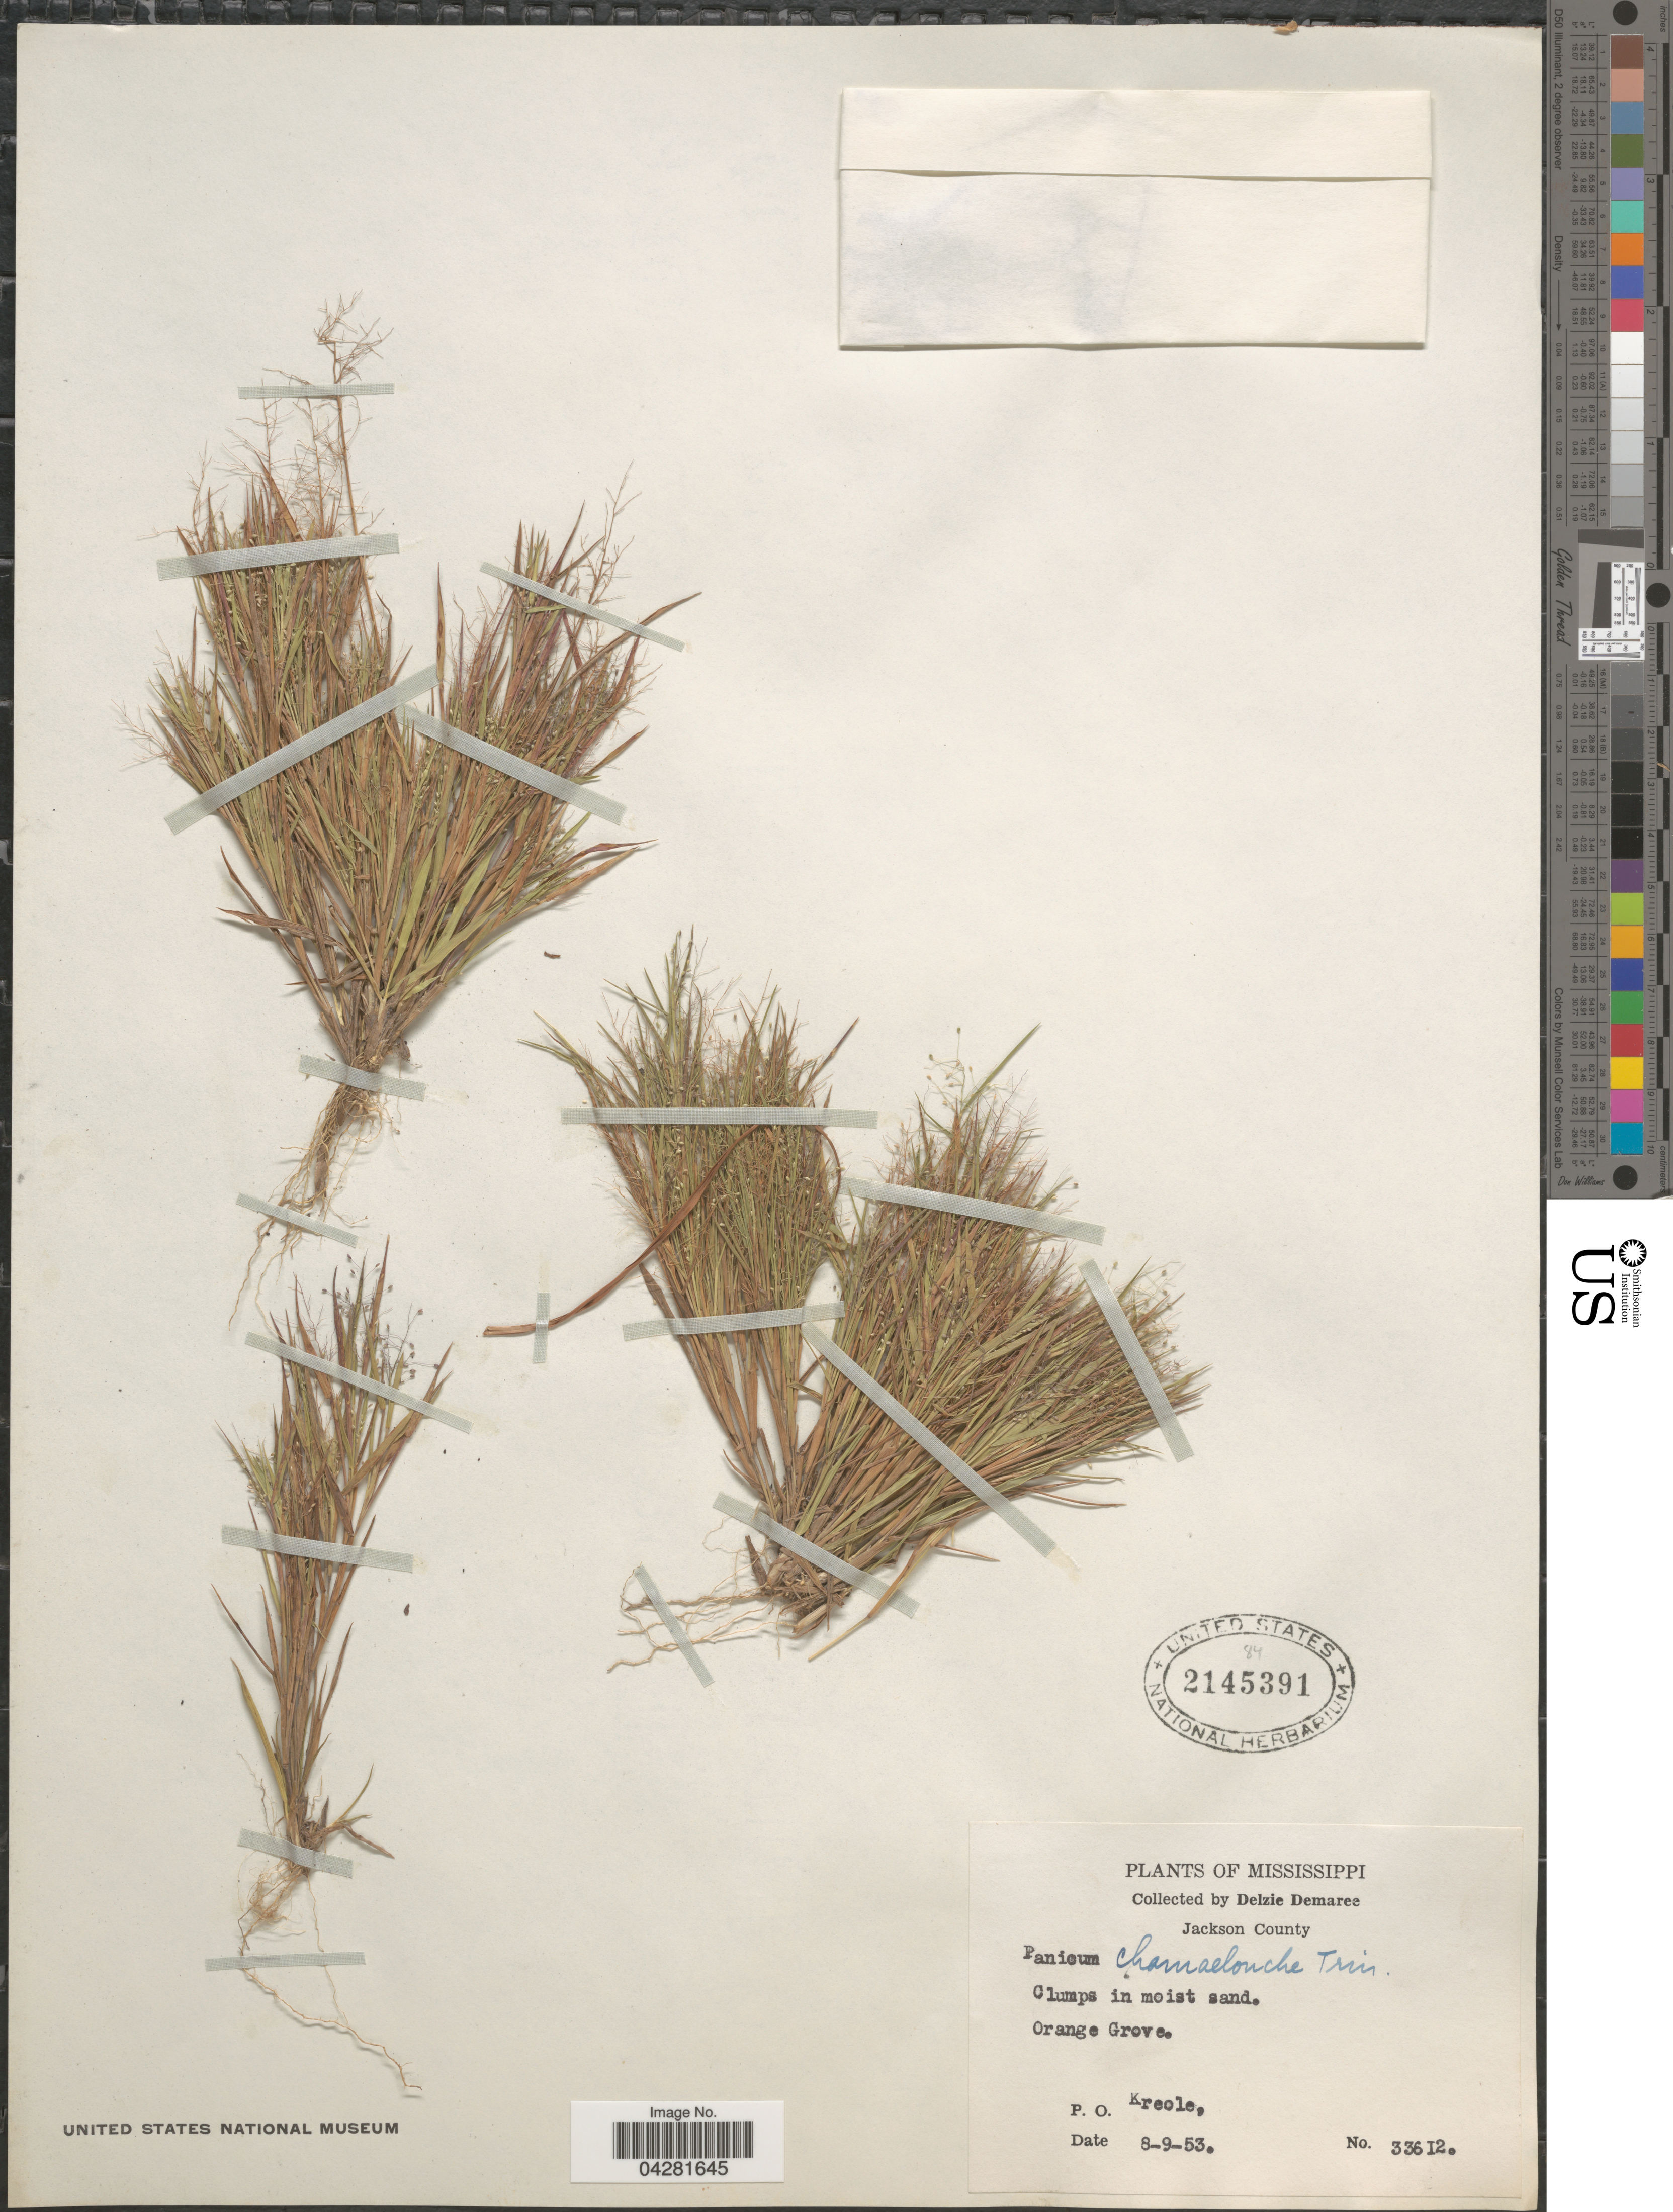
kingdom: Plantae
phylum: Tracheophyta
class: Liliopsida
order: Poales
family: Poaceae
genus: Dichanthelium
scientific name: Dichanthelium ensifolium var. ensifolium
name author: (Baldwin ex Elliot) Gould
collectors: D. Demaree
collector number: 33612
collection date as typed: Transcribed d/m/y: 9/8/53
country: United States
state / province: Mississippi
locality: Jackson County. Orange Grove. P. O. Kreole.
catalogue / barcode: US 2145391